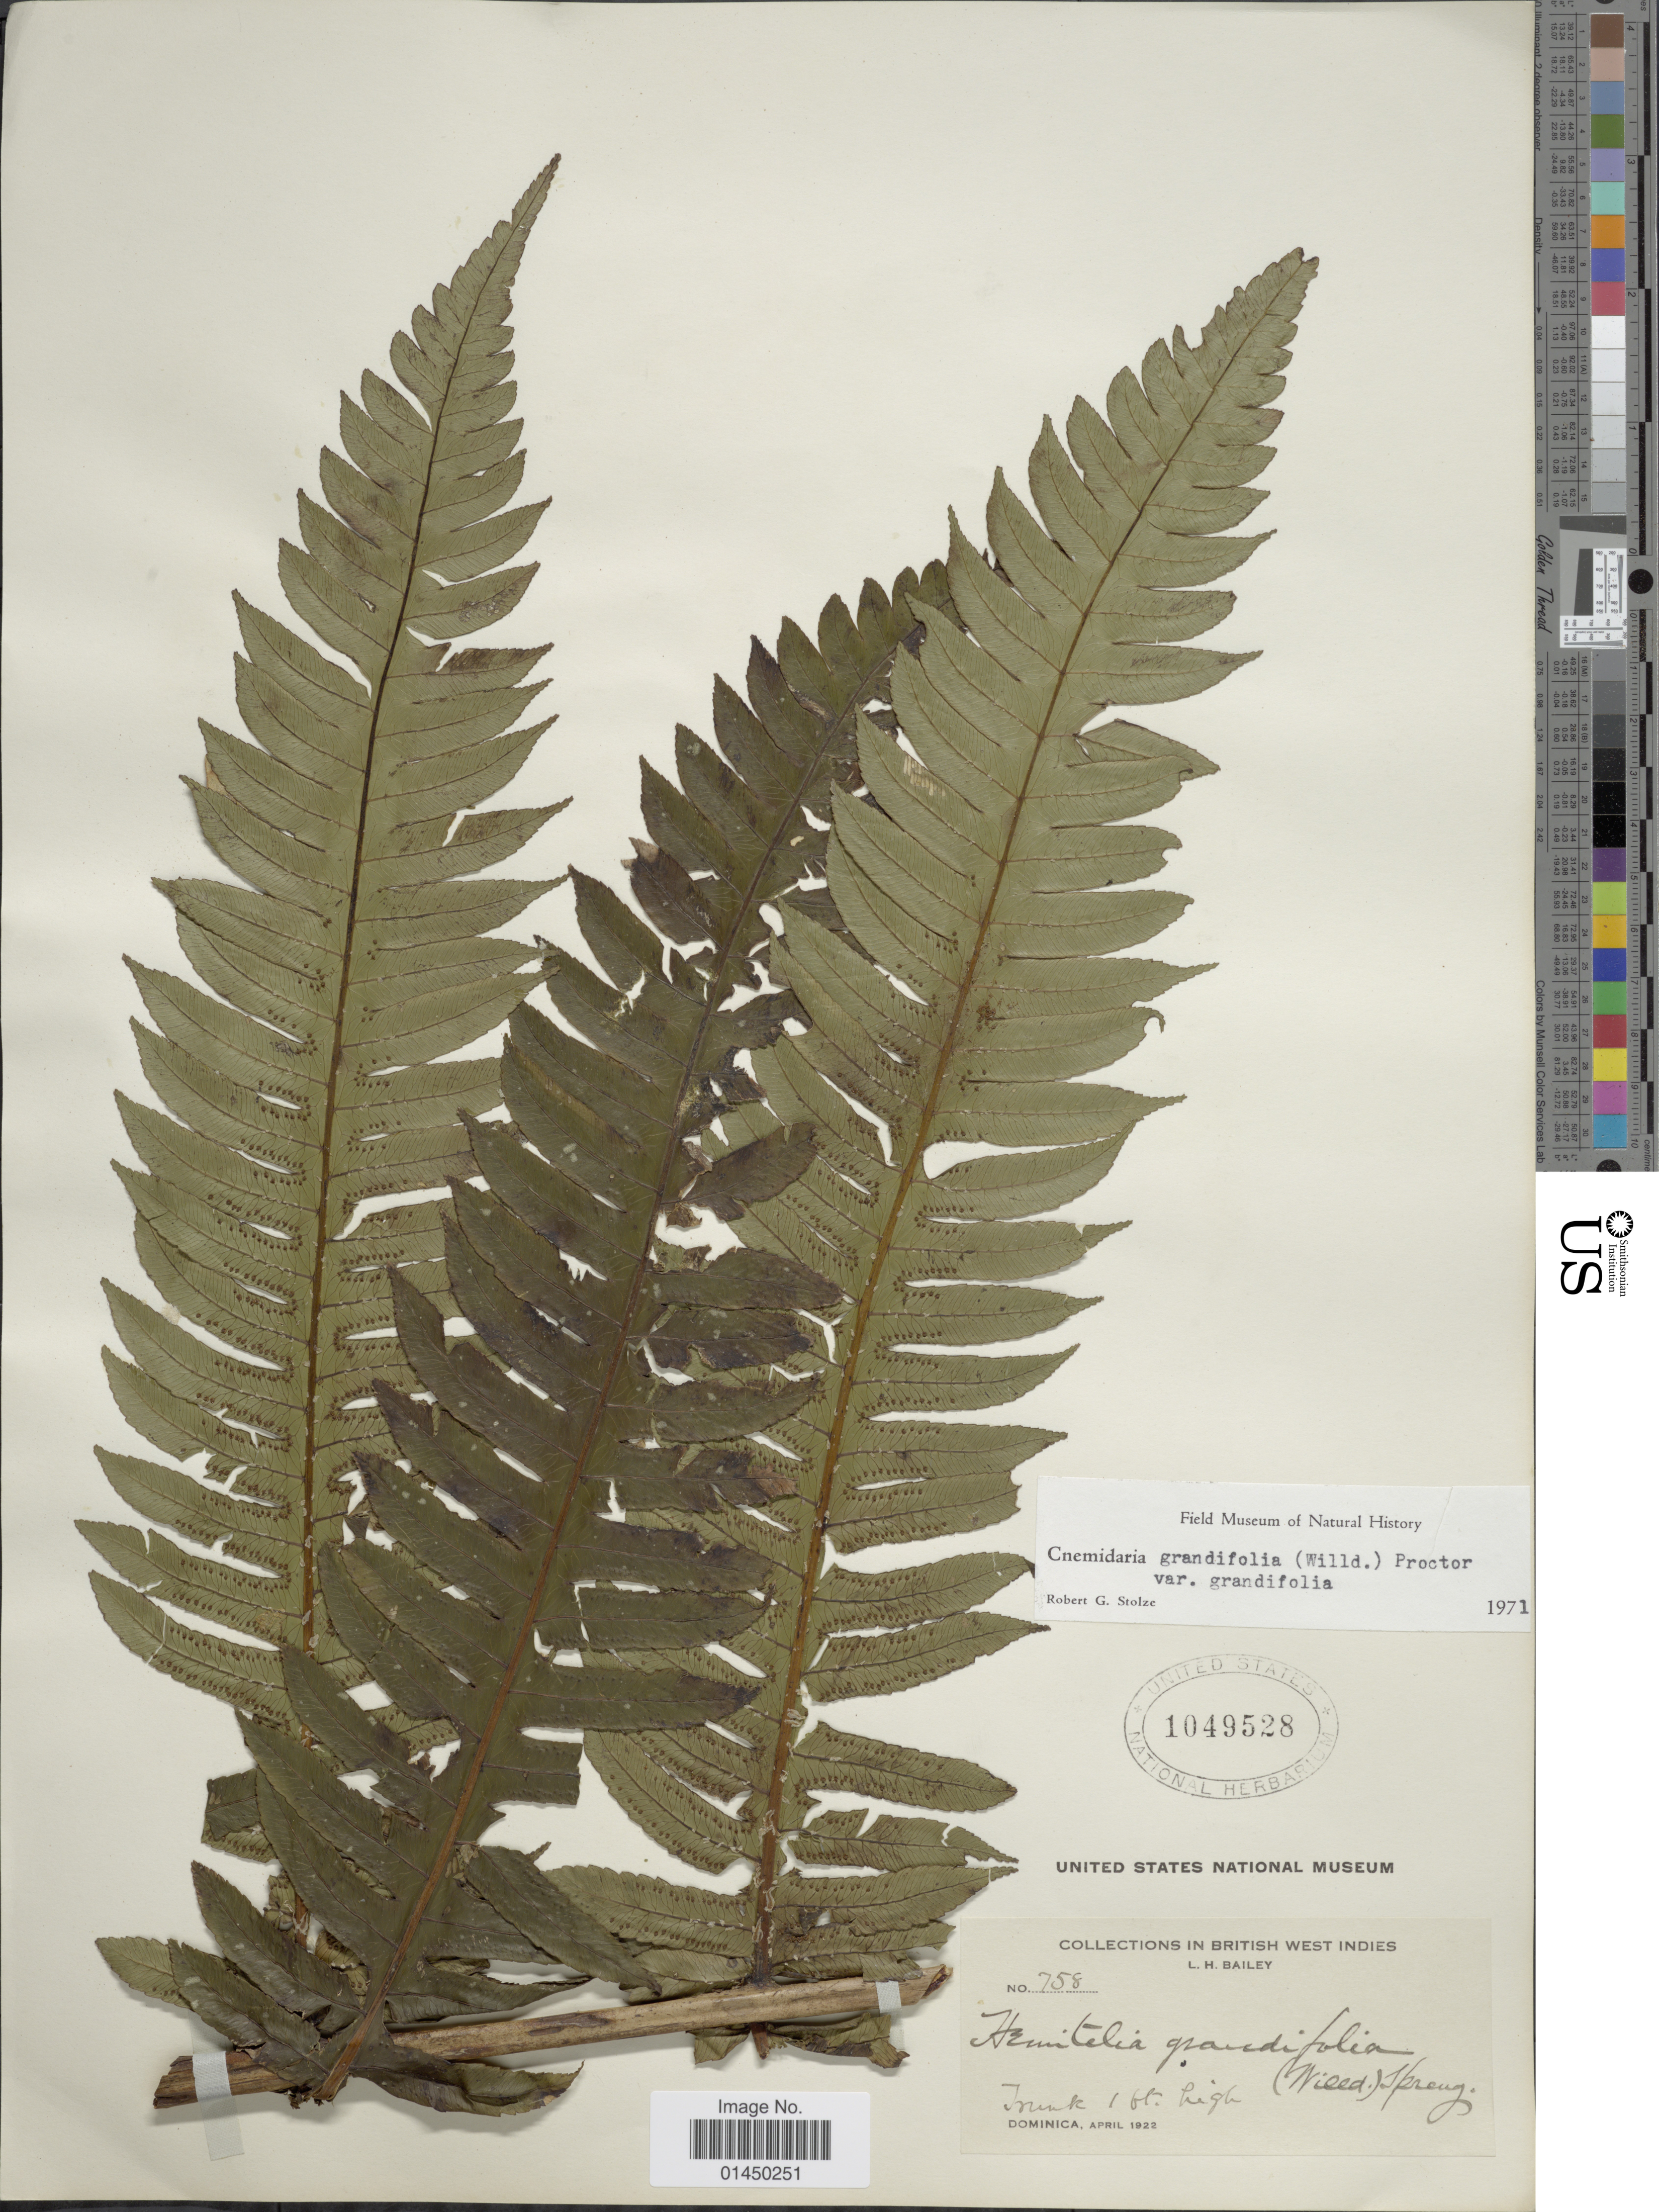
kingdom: Plantae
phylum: Tracheophyta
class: Polypodiopsida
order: Cyatheales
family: Cyatheaceae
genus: Cyathea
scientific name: Cyathea grandifolia var. grandifolia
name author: Willd.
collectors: L. H. Bailey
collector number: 758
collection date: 1922-04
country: Dominica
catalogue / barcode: US 1049528